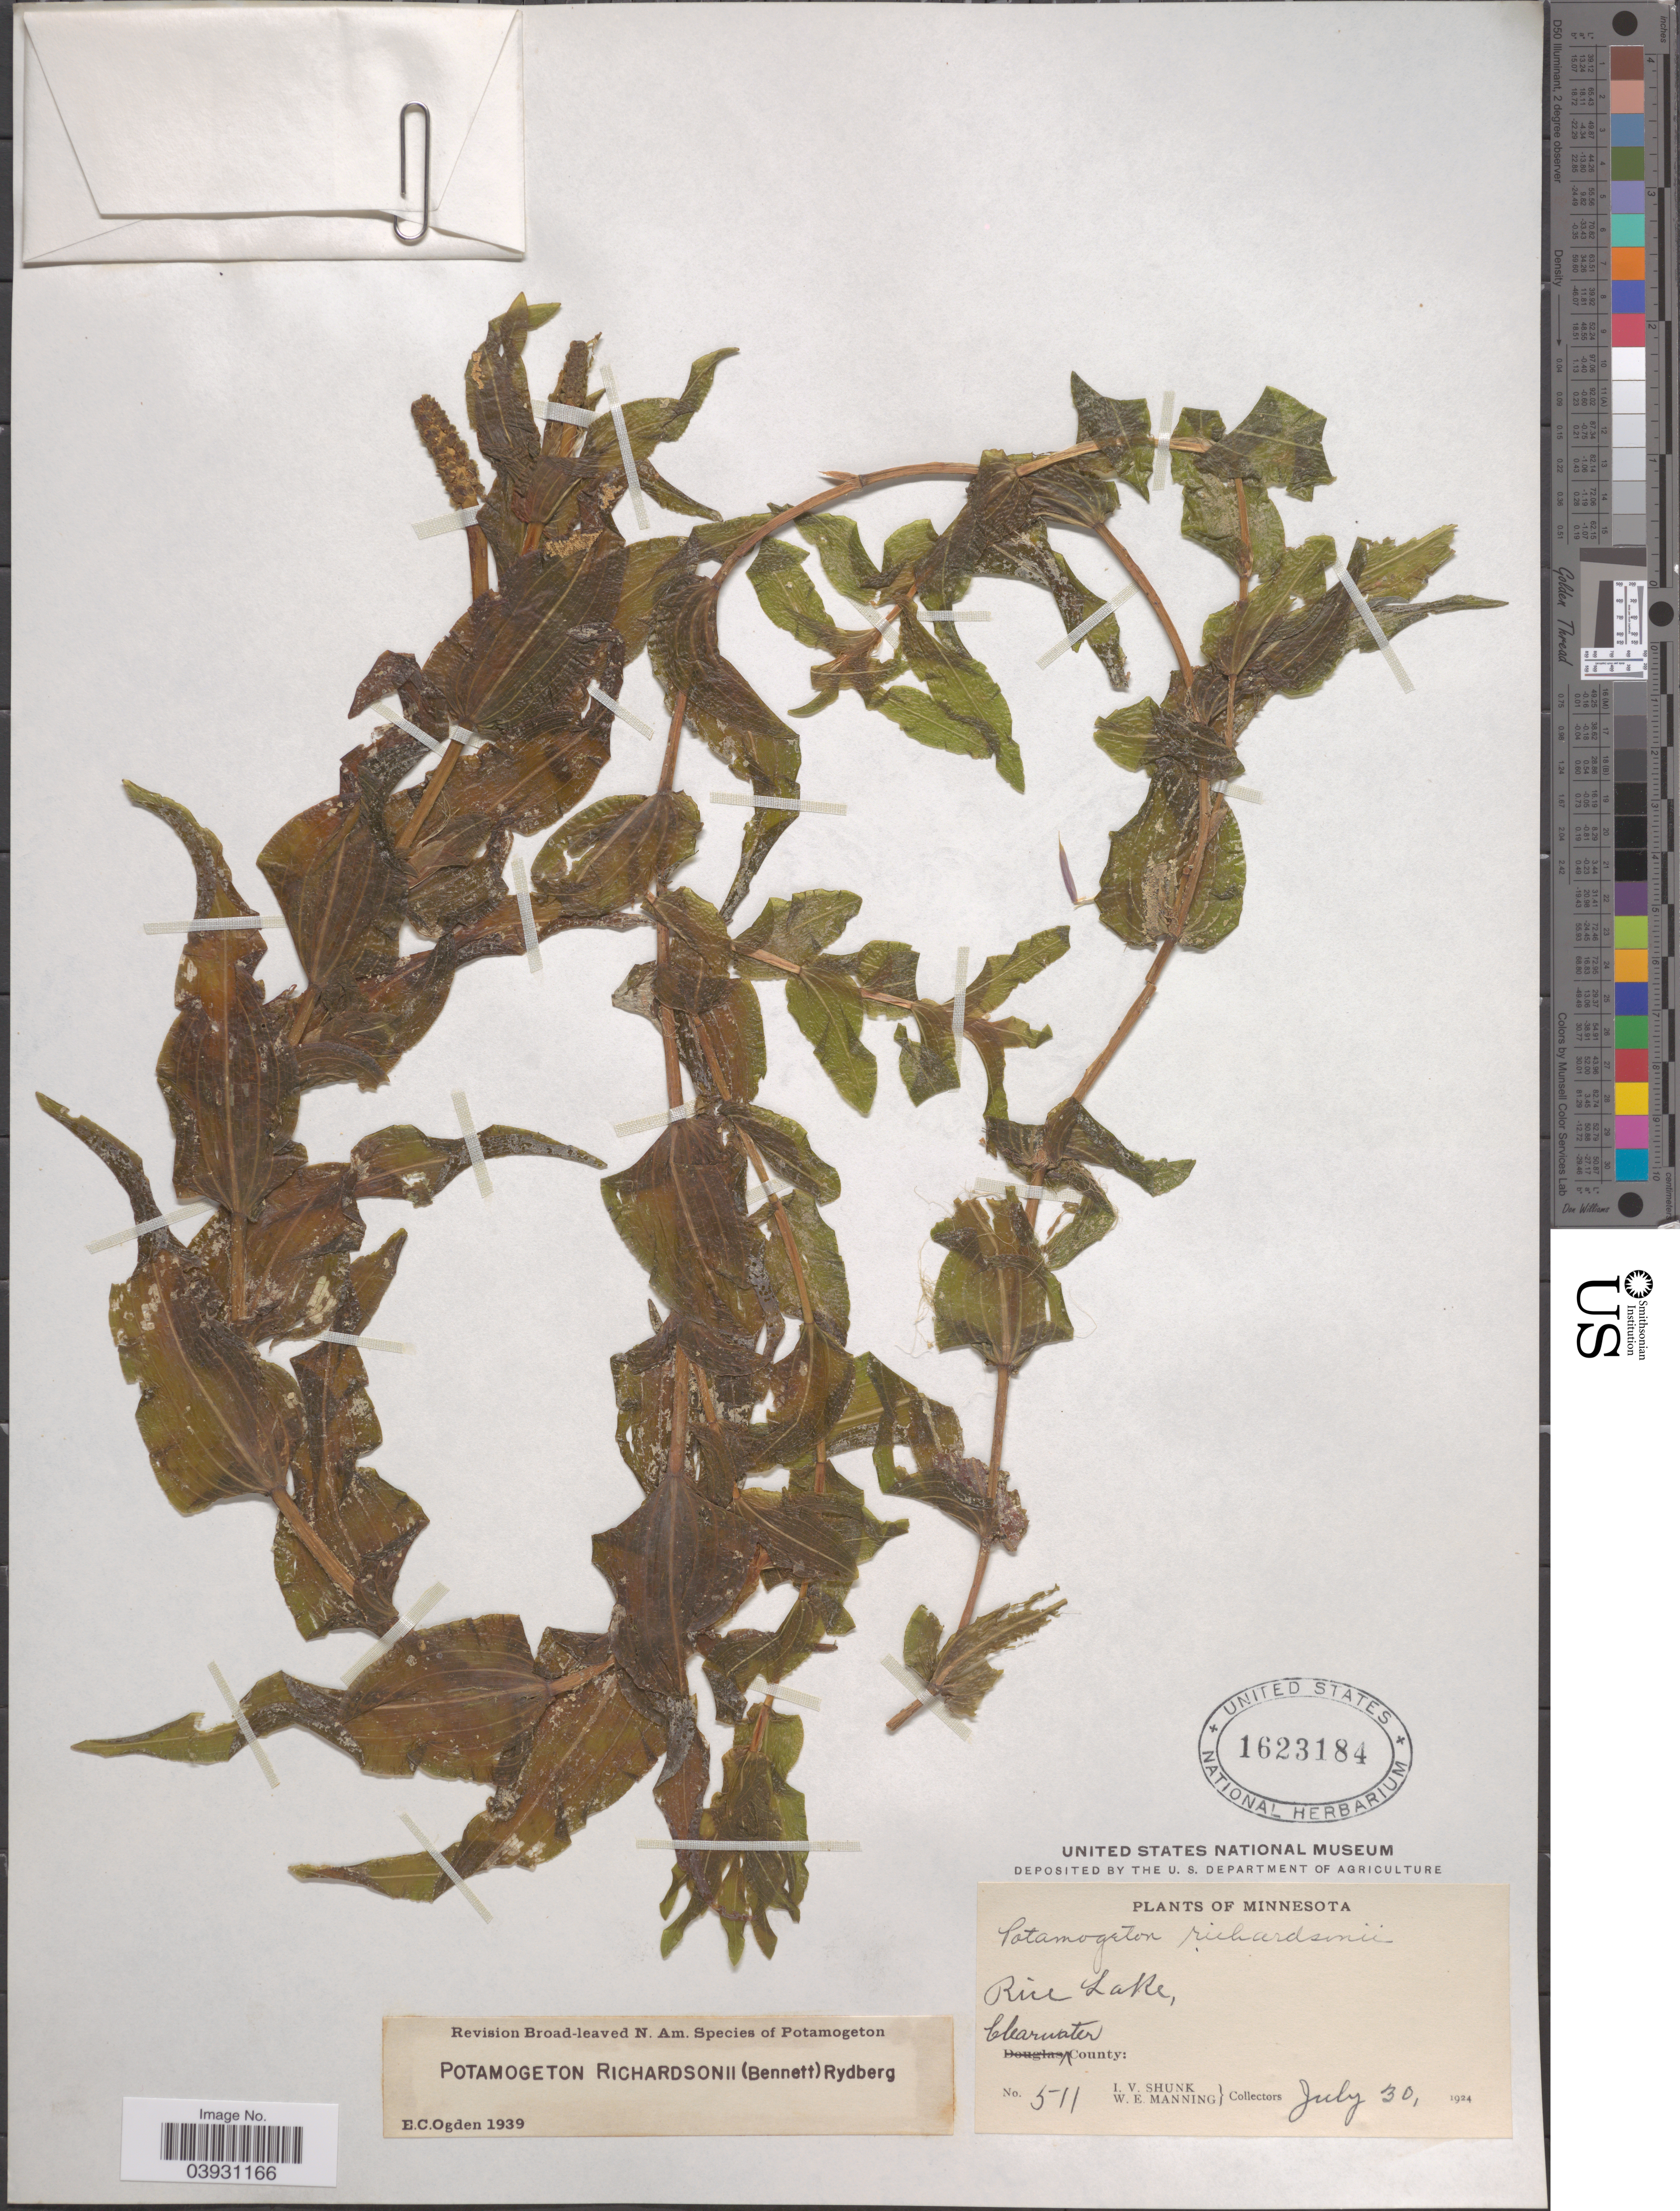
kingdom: Plantae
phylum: Tracheophyta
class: Liliopsida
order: Alismatales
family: Potamogetonaceae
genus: Potamogeton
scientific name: Potamogeton richardsonii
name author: (A.W. Benn.) Rydb.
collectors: I. Shunk & W. Manning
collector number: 511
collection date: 1924-07-30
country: United States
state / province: Minnesota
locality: Rice Lake, Clearwater County.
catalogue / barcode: US 1623184